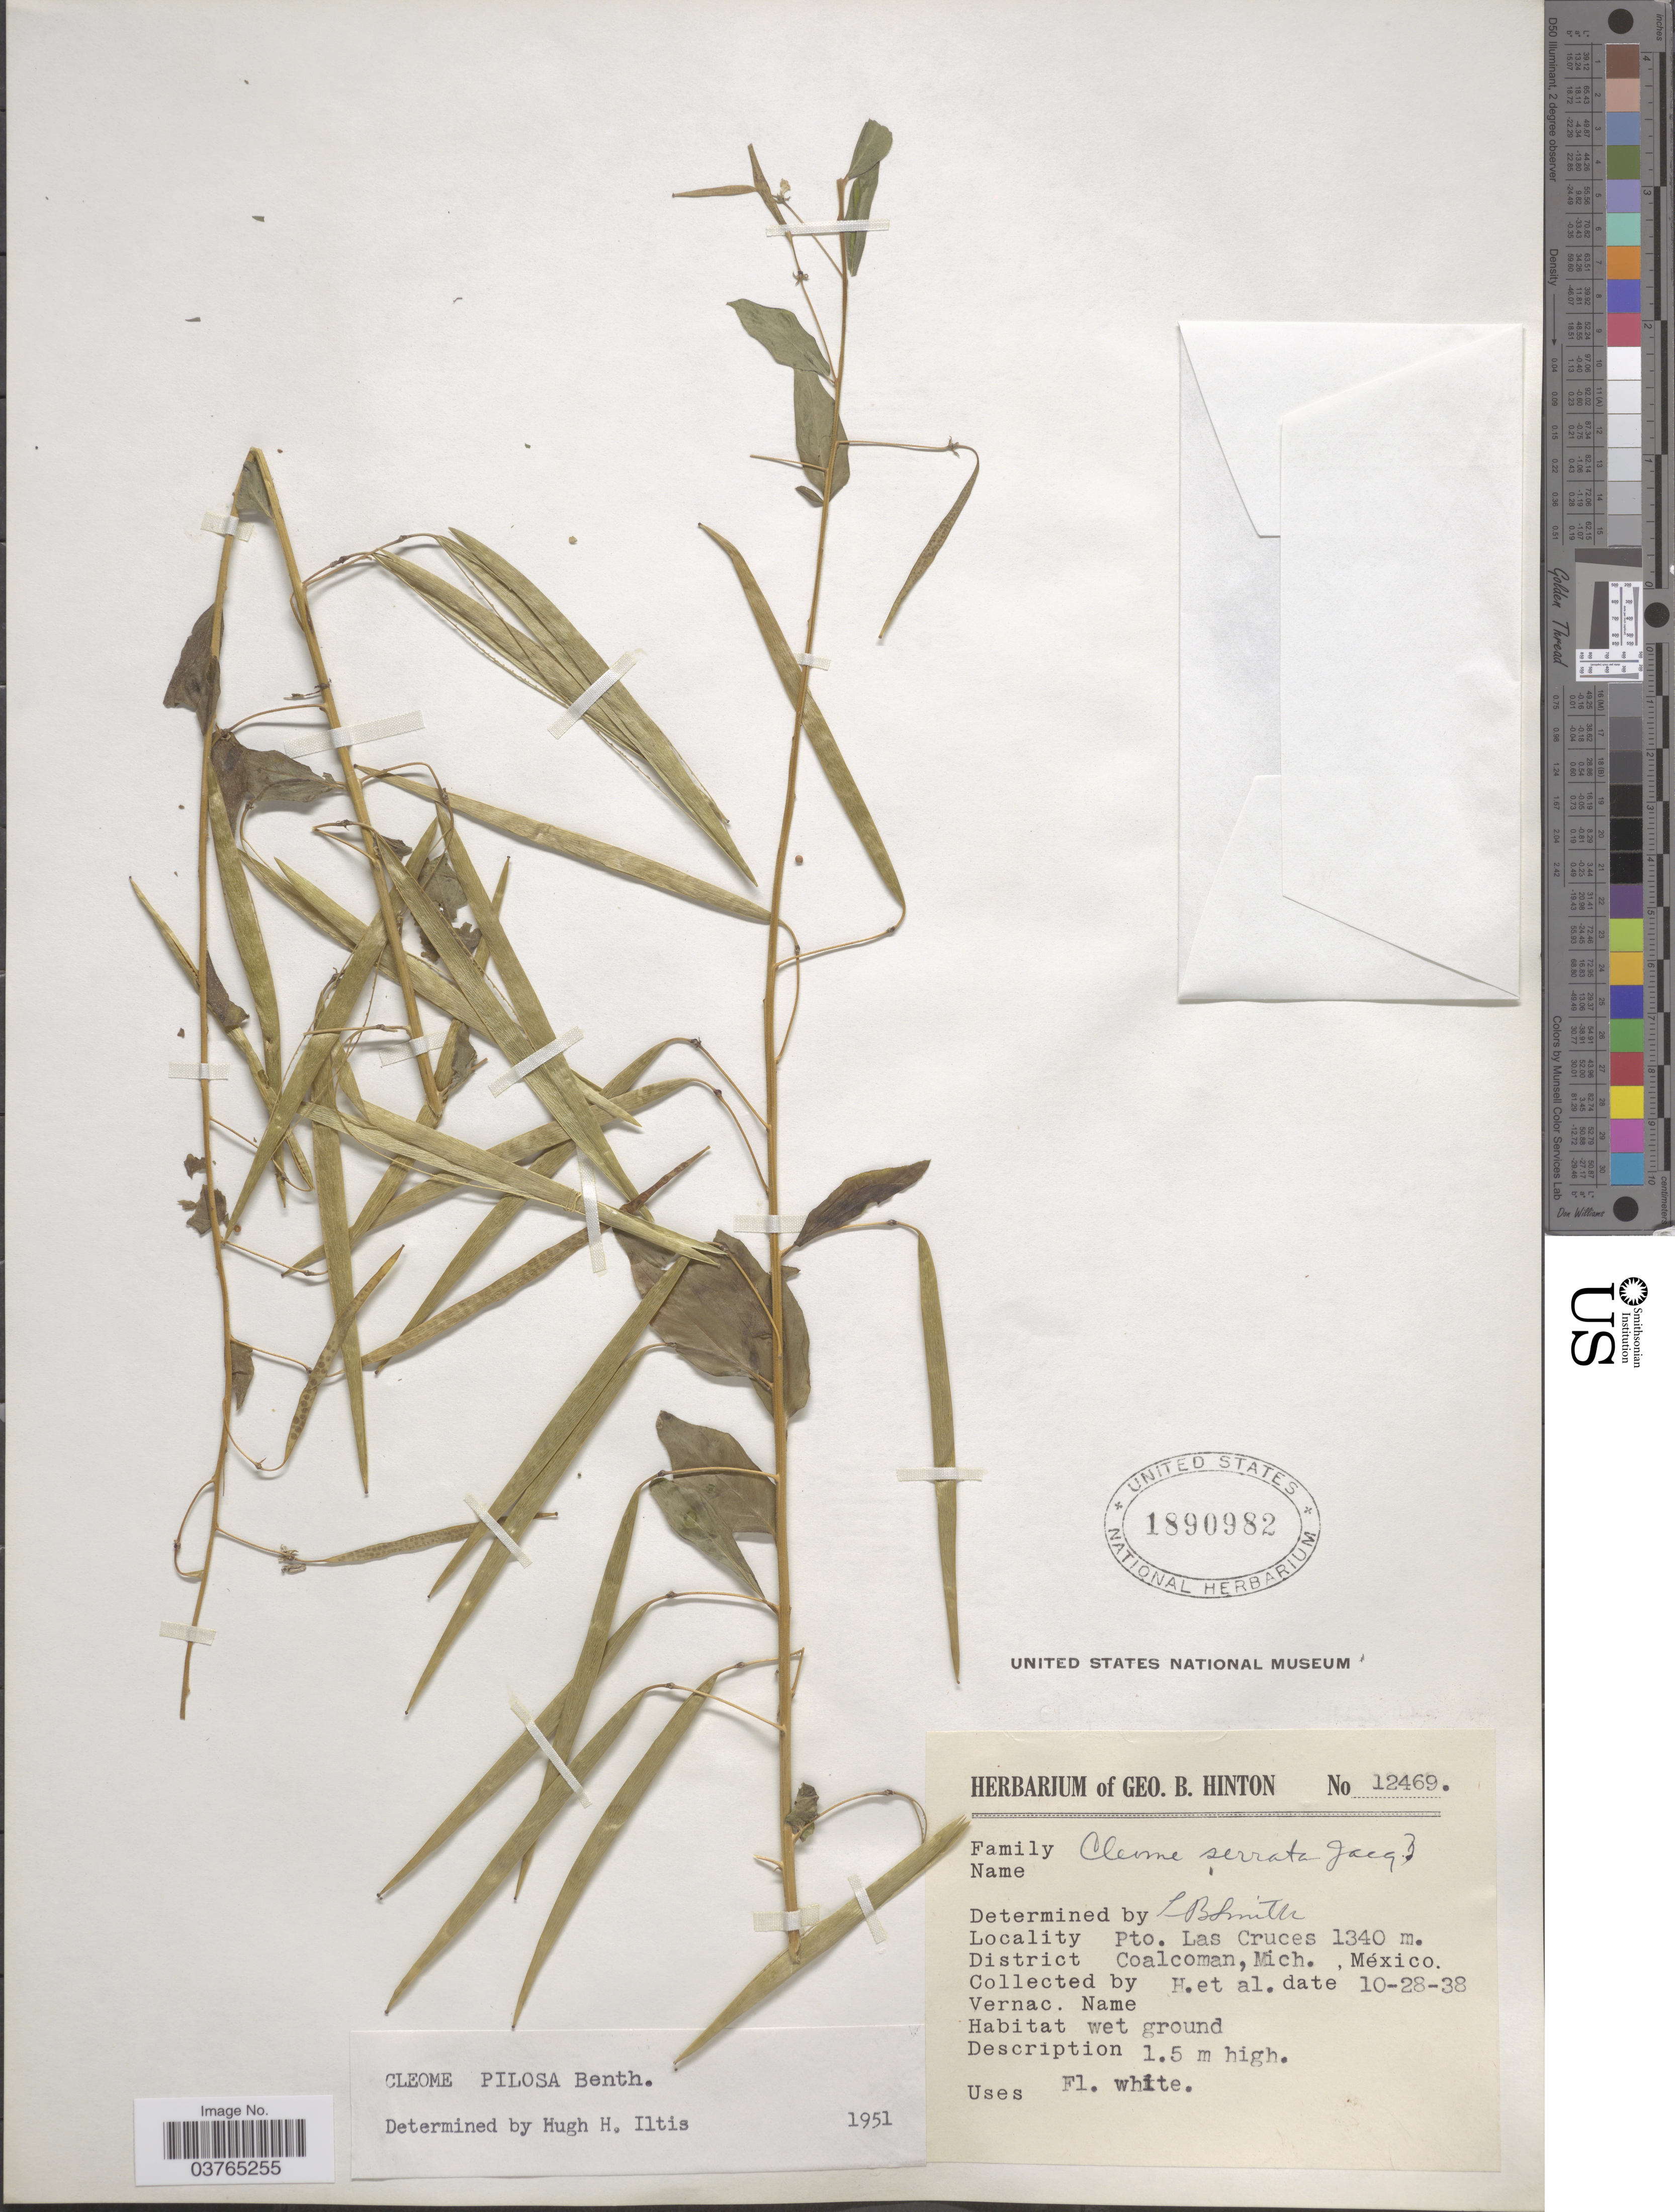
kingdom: Plantae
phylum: Tracheophyta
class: Magnoliopsida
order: Brassicales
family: Cleomaceae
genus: Cochranella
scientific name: Cochranella pilosa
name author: (Benth.) E.M. McGinty & Roalson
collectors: G. B. Hinton & et al.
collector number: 12469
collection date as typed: Transcribed d/m/y: 28/10/38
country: Mexico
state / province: Michoacán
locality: Pto. Las Cruces. District Coalcoman, Mich.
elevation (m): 1340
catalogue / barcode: US 1890982